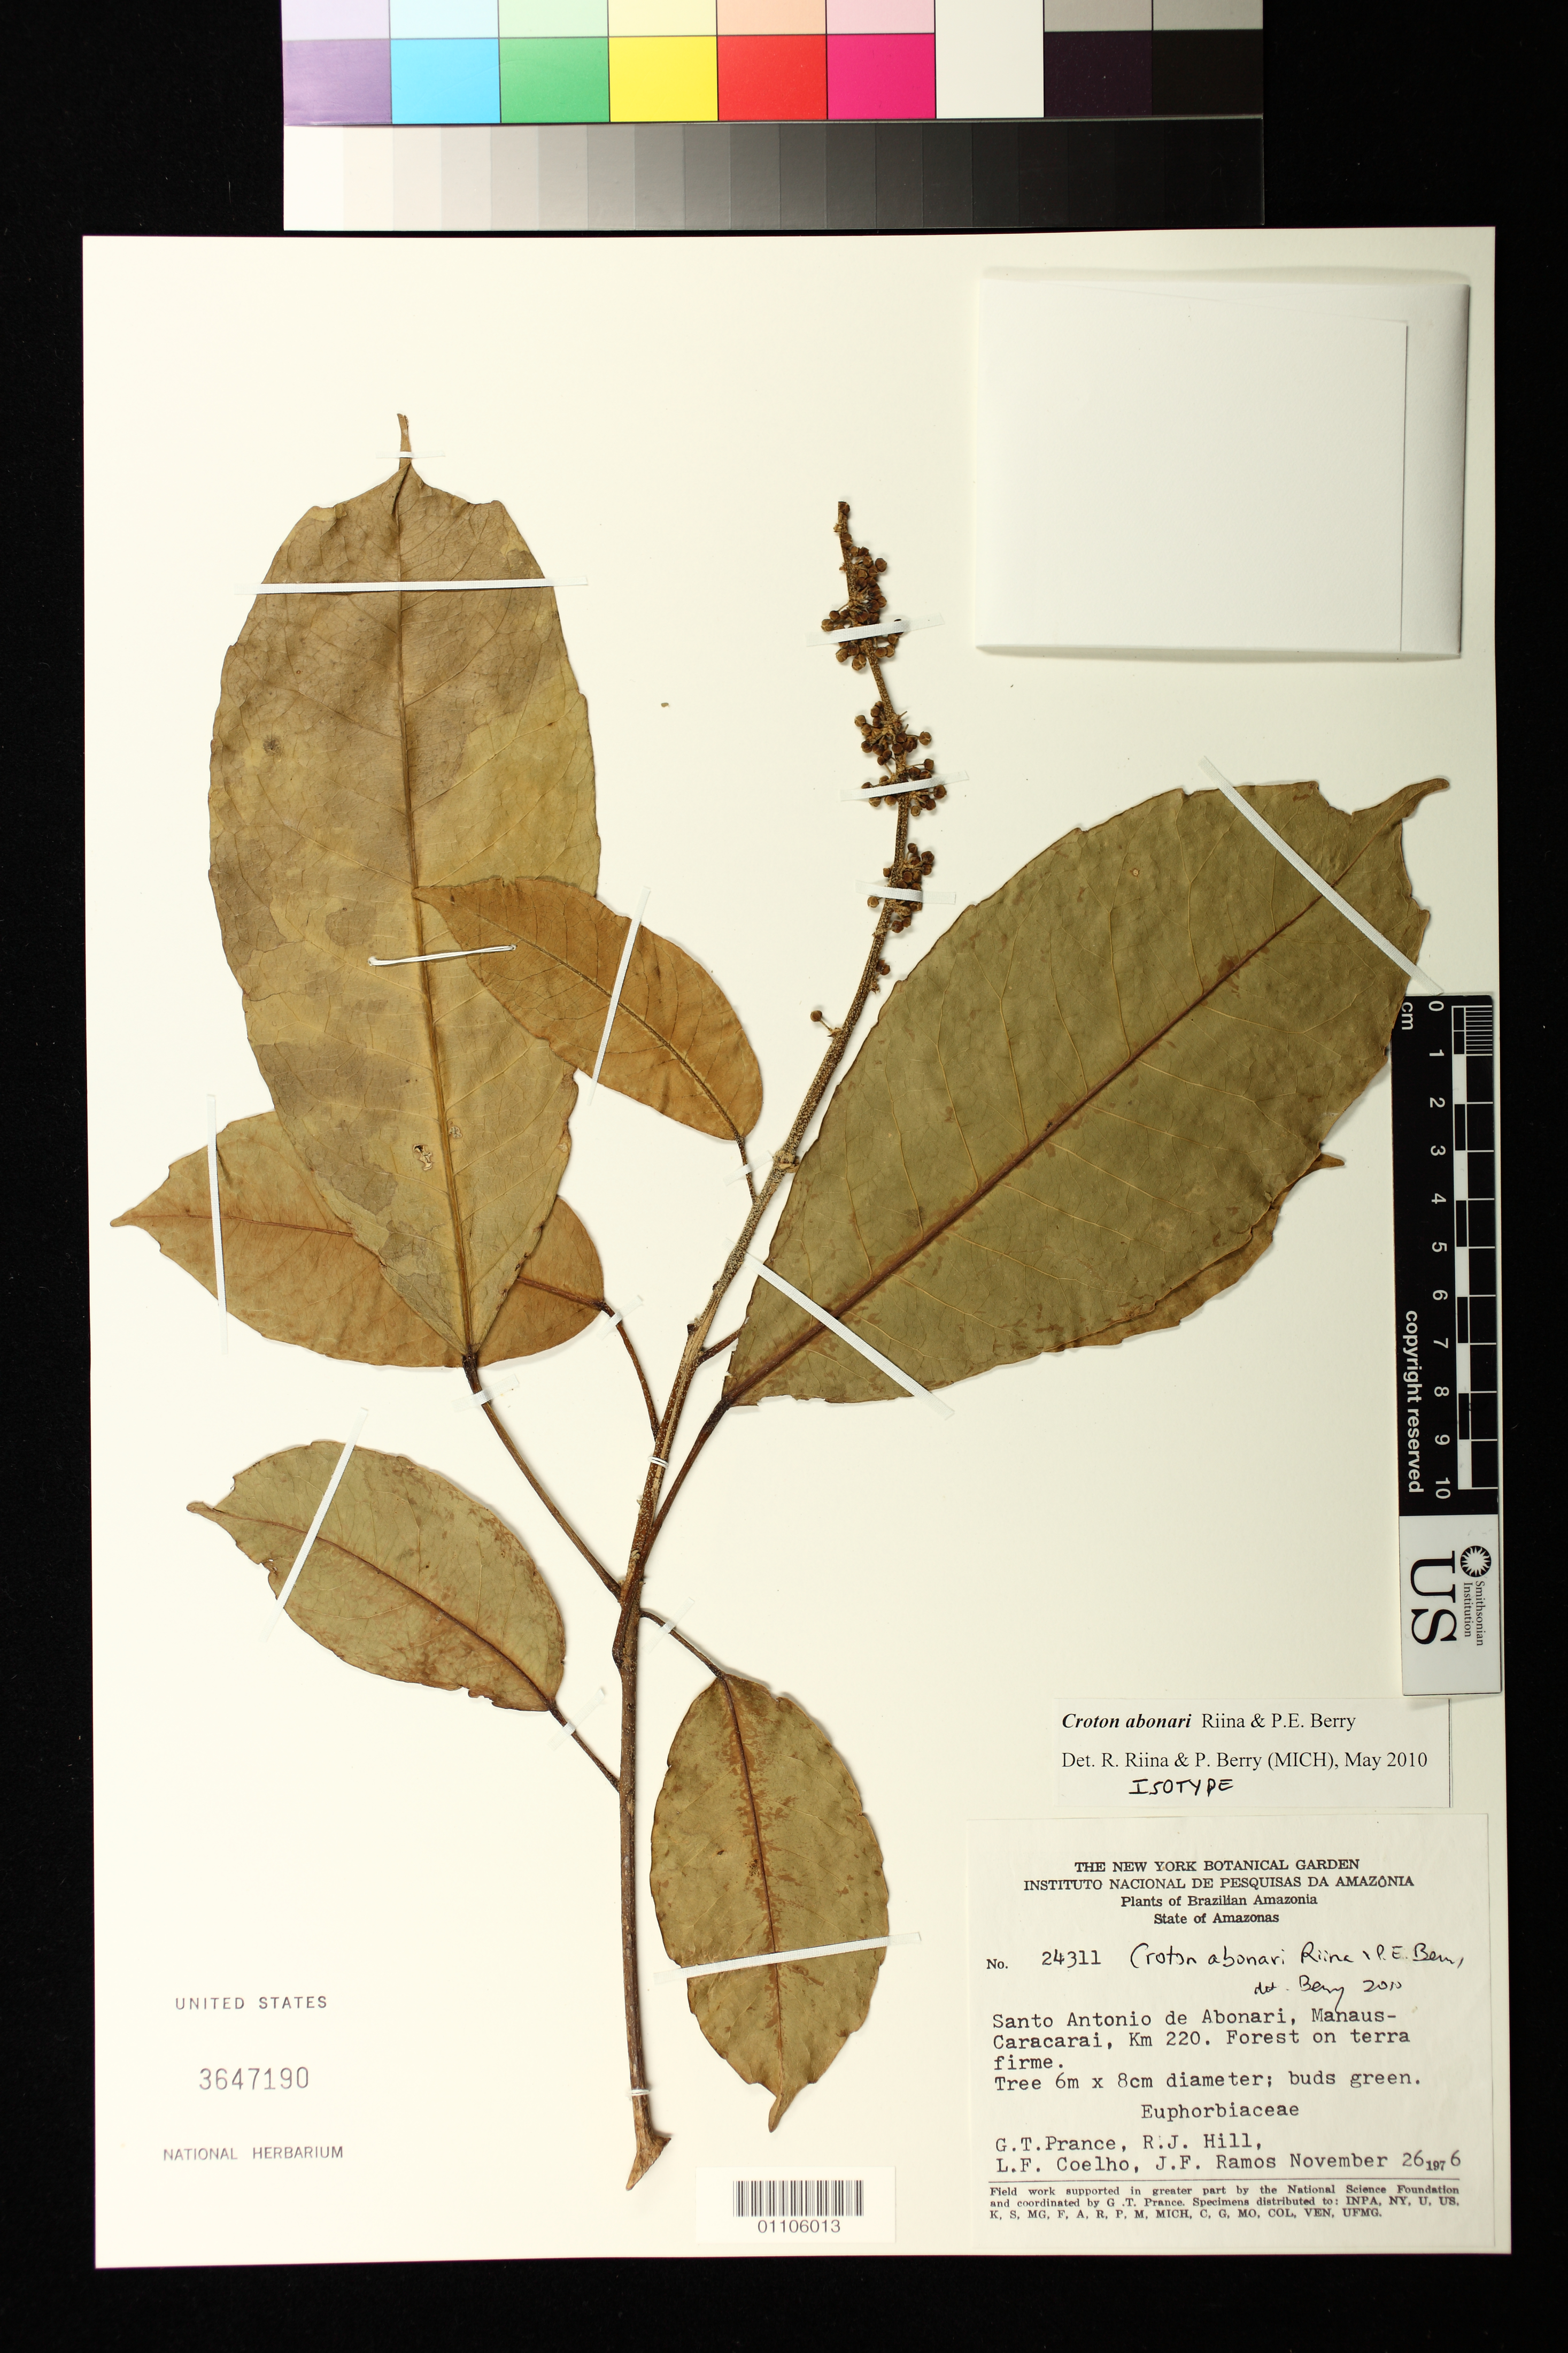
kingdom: Plantae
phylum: Tracheophyta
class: Magnoliopsida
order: Malpighiales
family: Euphorbiaceae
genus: Croton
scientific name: Croton abonari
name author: Riina & P.E. Berry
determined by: Riina, Ricarda; Berry, P. E.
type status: Isotype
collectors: G. T. Prance, R. J. Hill, L. F. Coelho & J. F. Ramos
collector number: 24311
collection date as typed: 26-Nov-76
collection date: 1976-11-26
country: Brazil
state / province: Amazonas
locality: San Antonio de Abonari, Manaus-Caracarai, km 220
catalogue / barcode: US 3647190